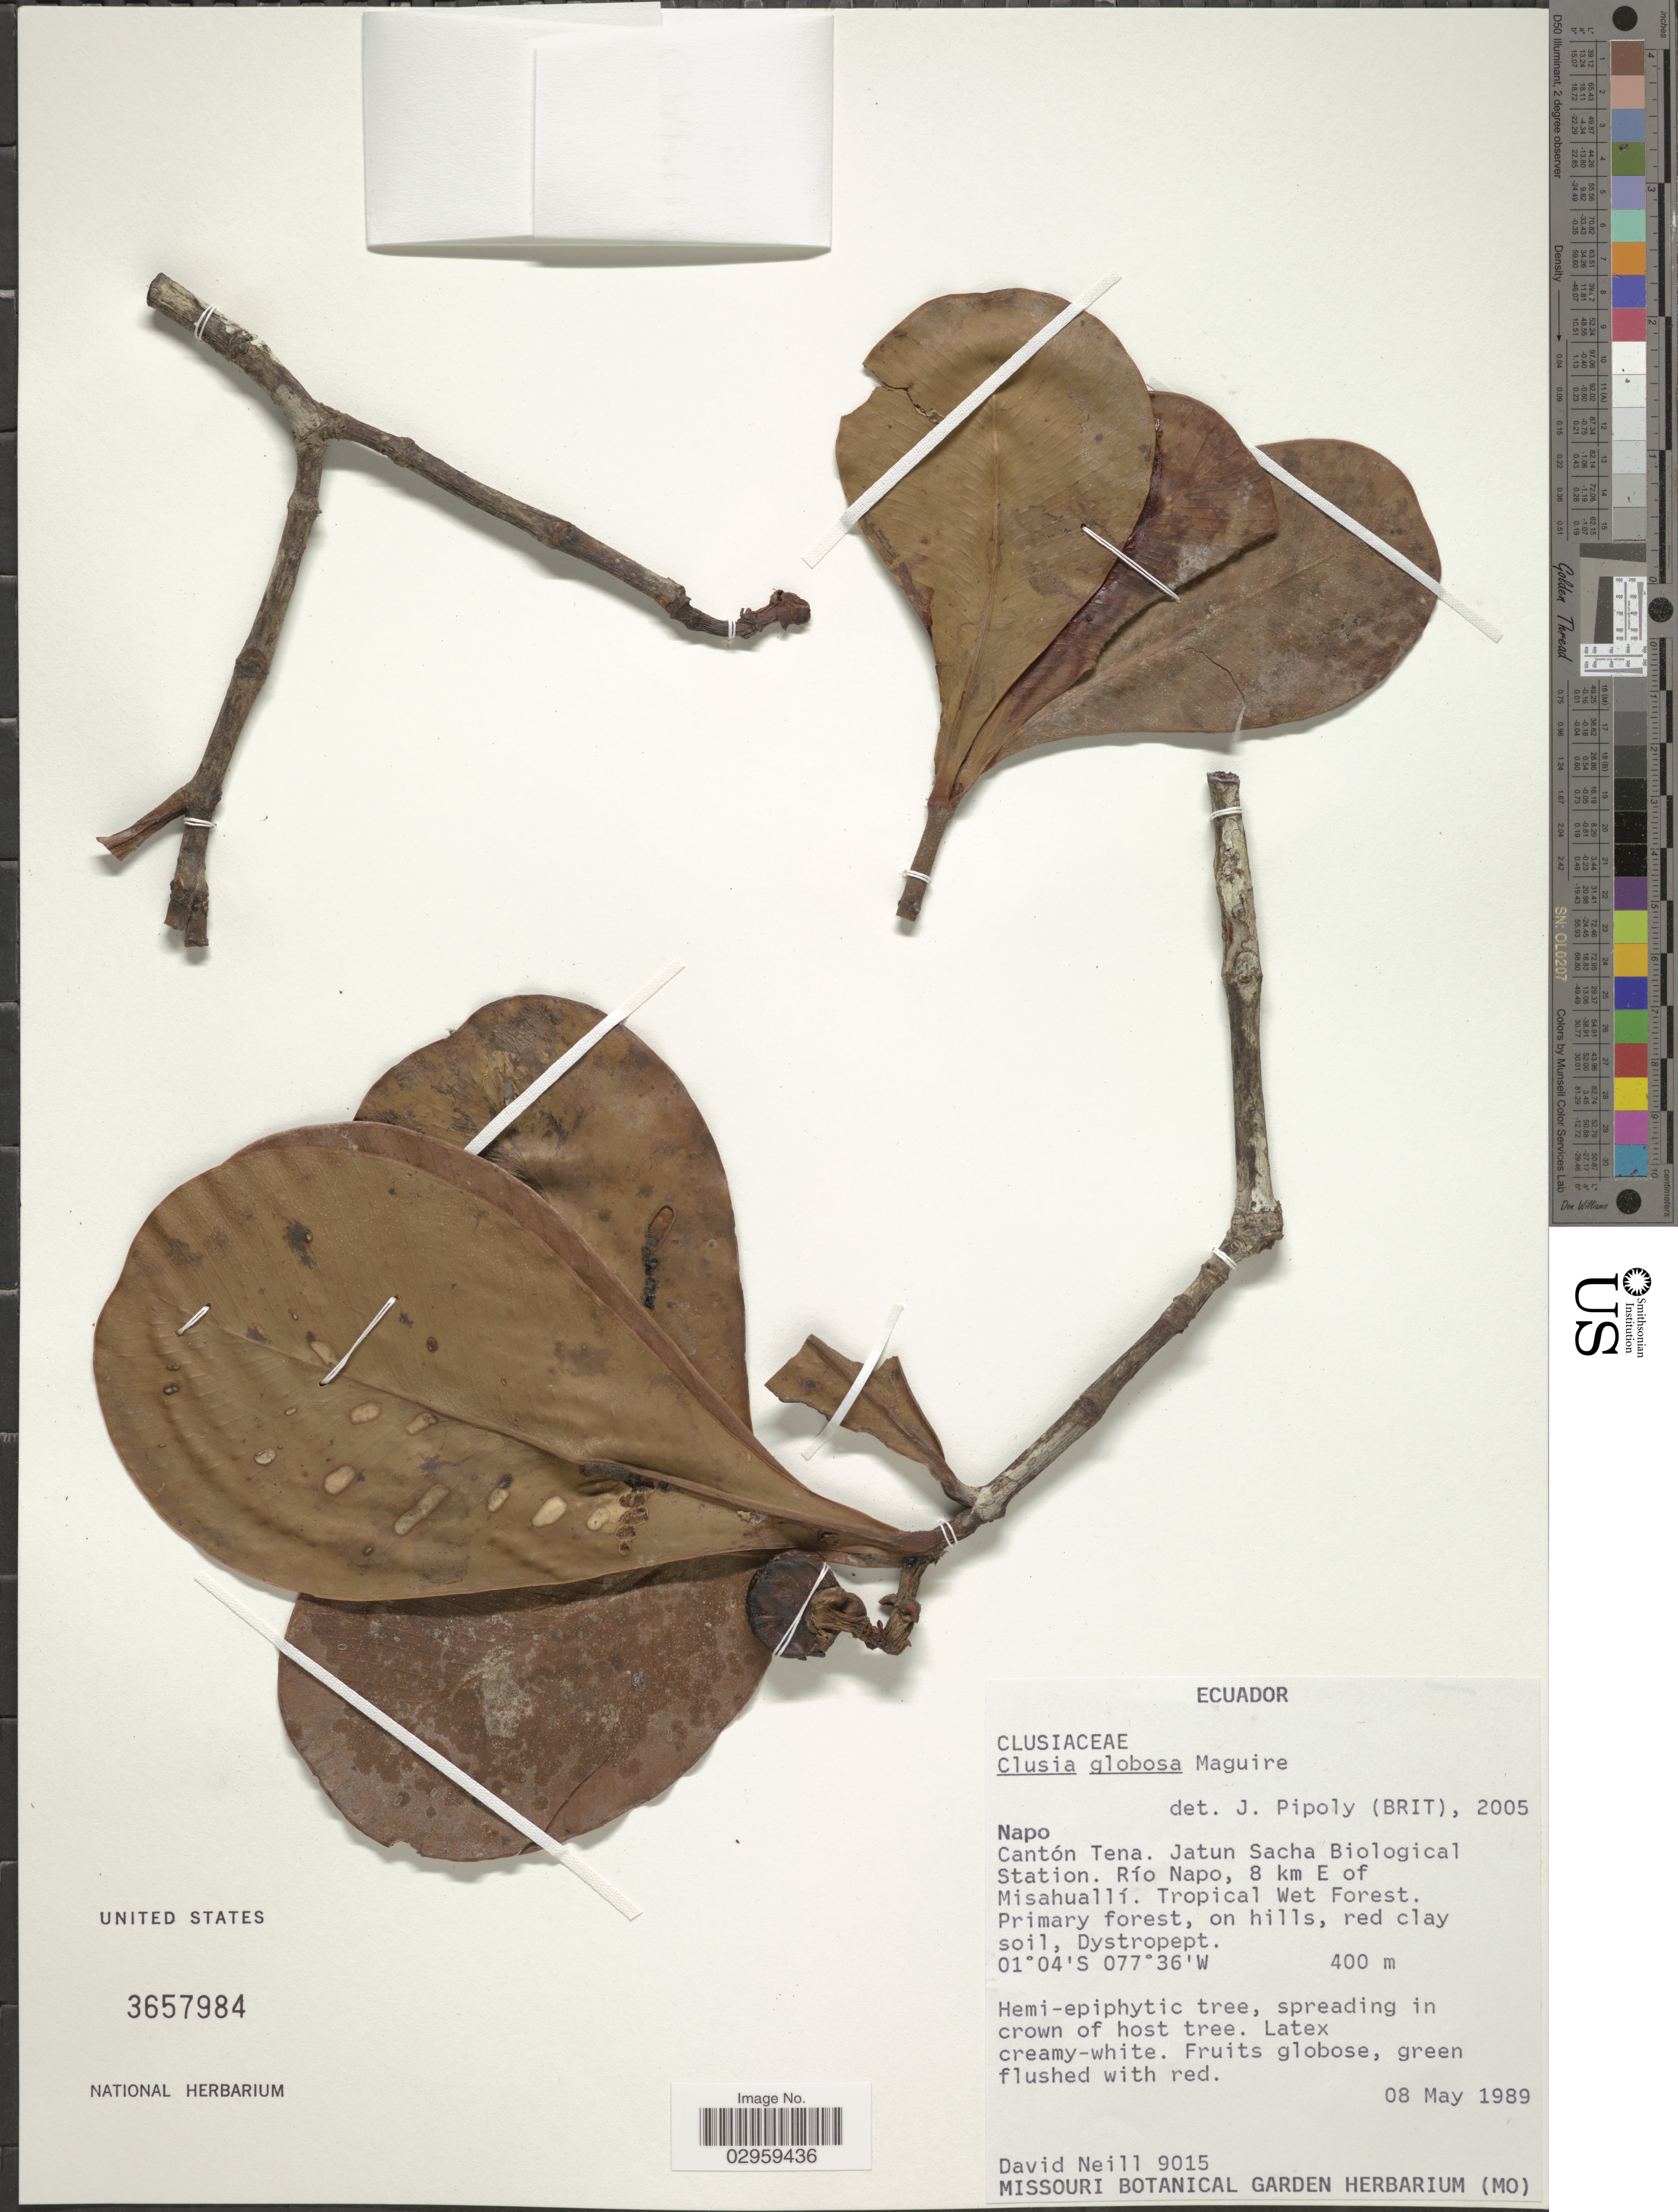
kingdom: Plantae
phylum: Tracheophyta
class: Magnoliopsida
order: Malpighiales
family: Clusiaceae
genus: Clusia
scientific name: Clusia globosa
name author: Maguire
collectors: D. Neill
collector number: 9015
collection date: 1989-05-08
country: Ecuador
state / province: Napo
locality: Cantón Tena. Jatun Sacha Biological Station. Río Napo, 8 km E of Misahuallí.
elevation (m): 400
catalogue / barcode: US 3657984